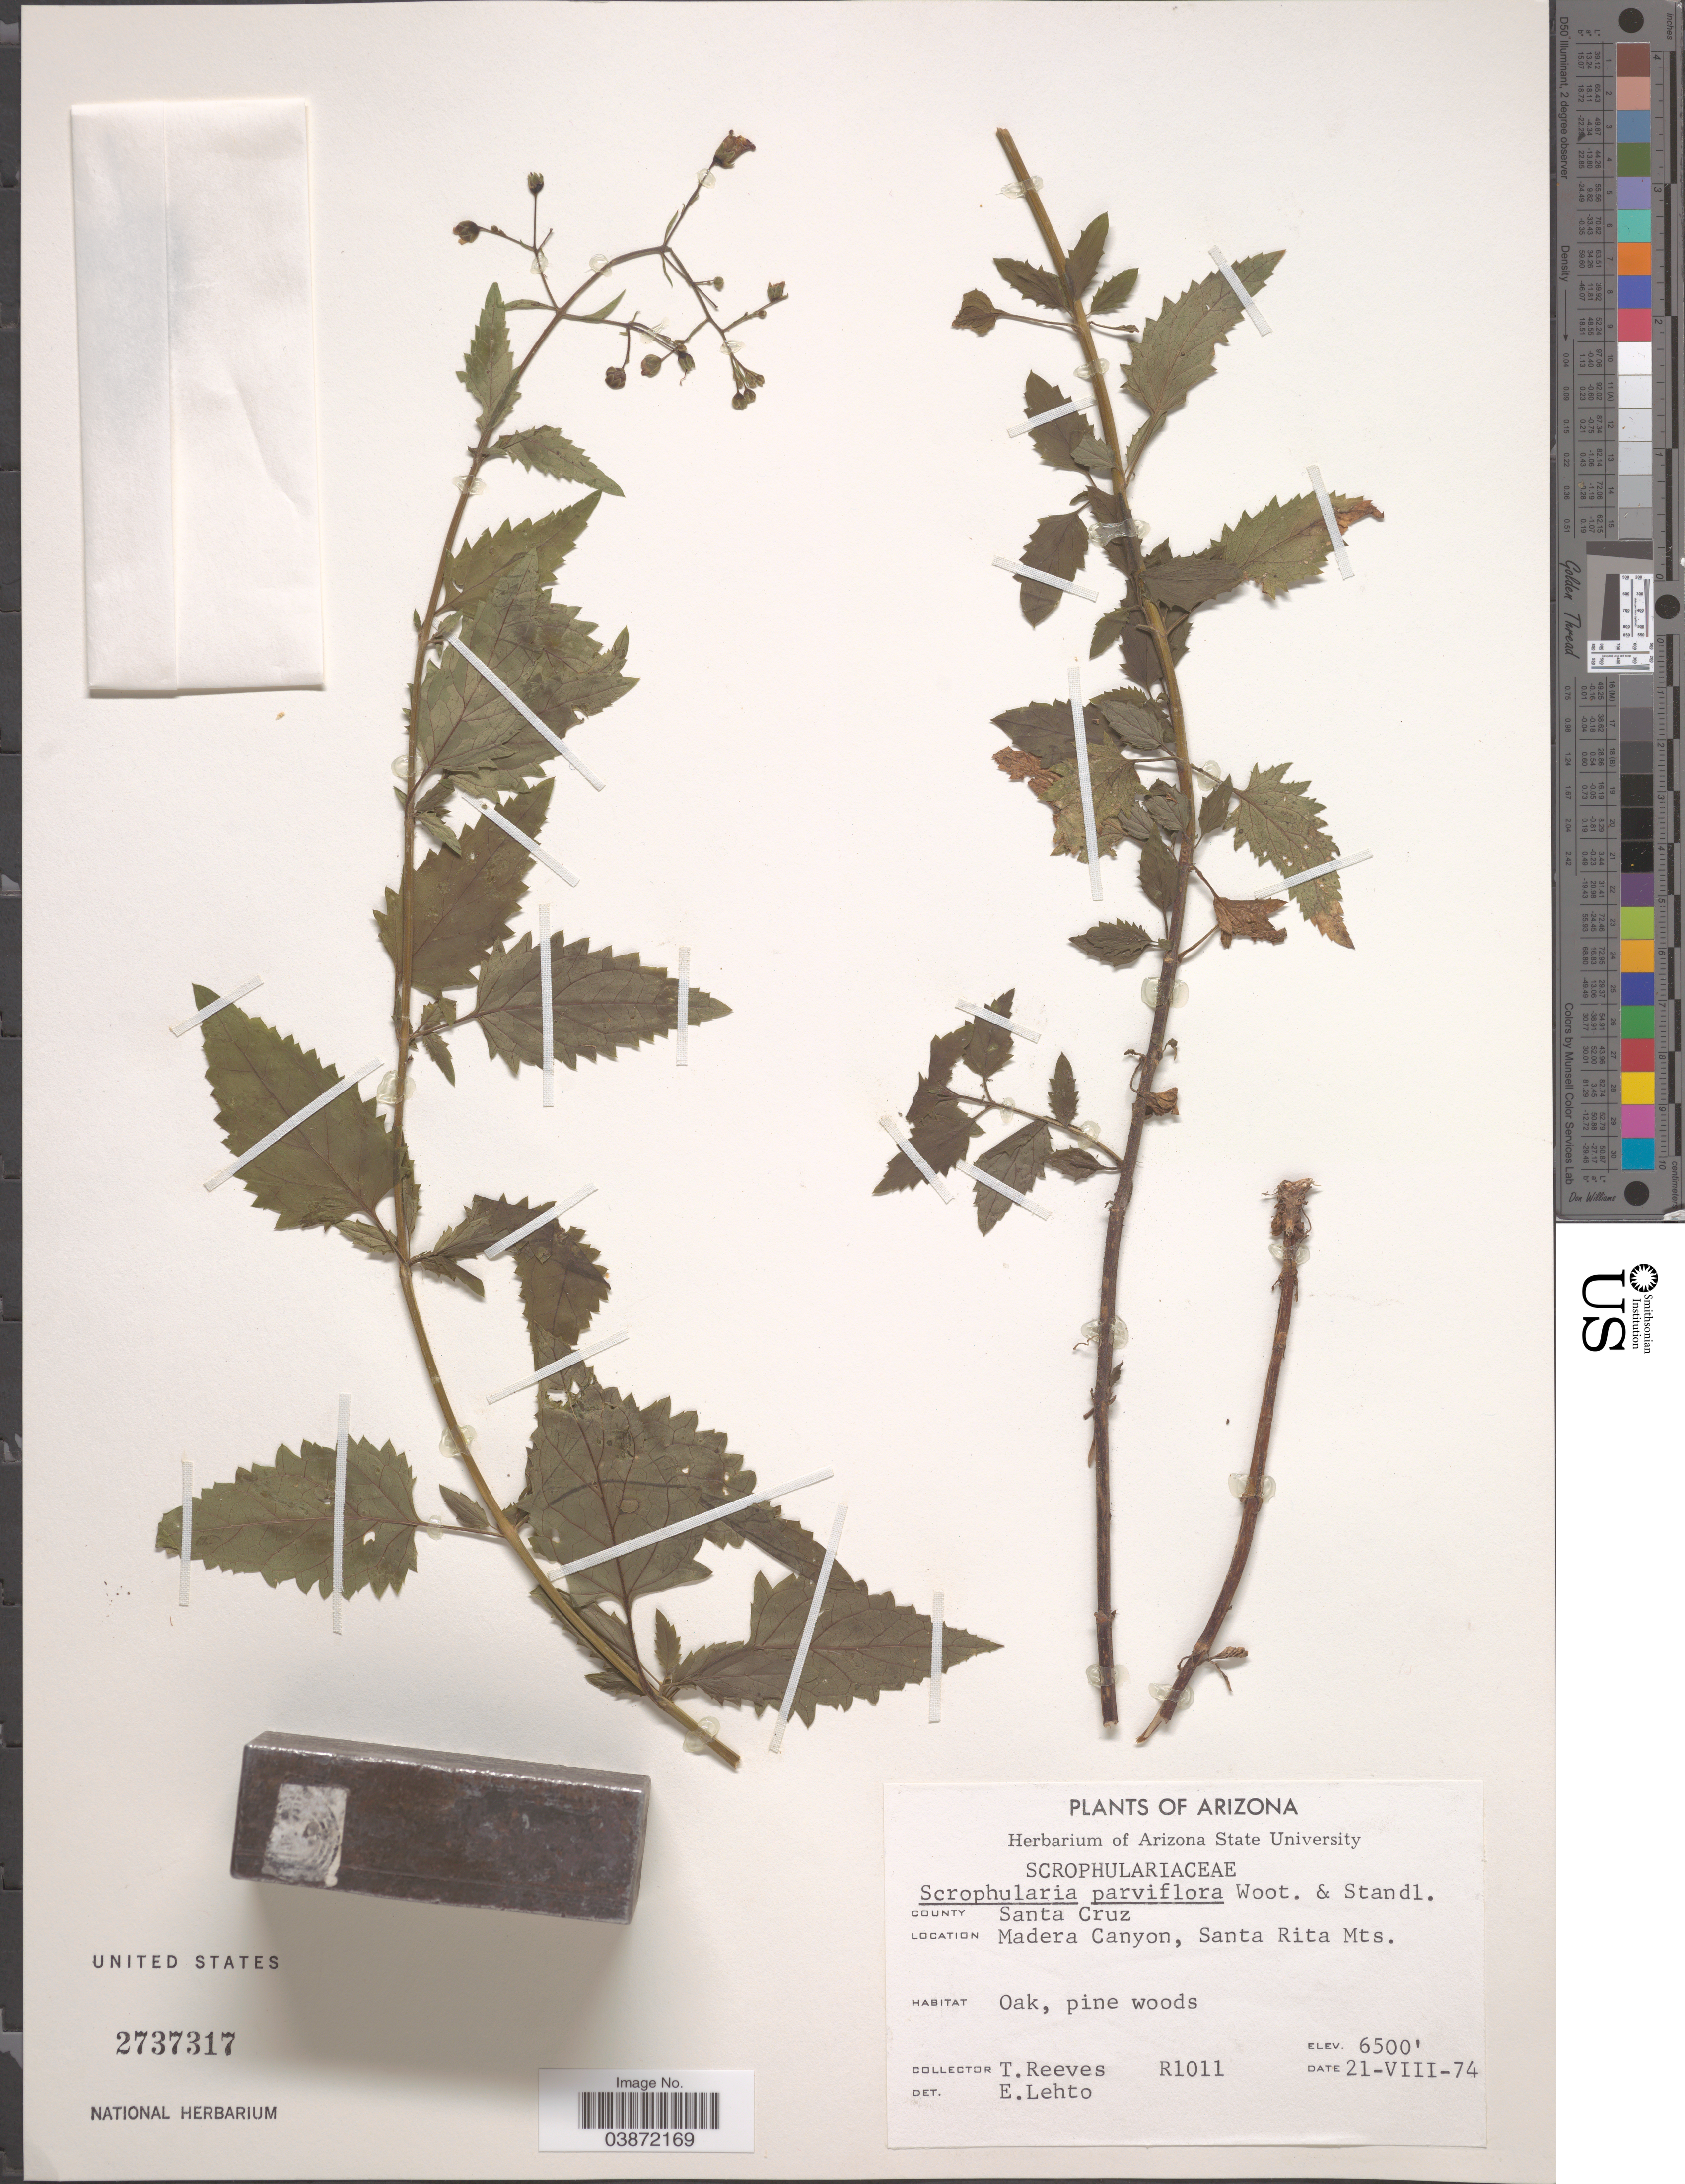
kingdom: Plantae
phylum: Tracheophyta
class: Magnoliopsida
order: Lamiales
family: Scrophulariaceae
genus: Scrophularia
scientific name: Scrophularia parviflora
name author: Wooton & Standl.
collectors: T. Reeves & E. Lehto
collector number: R1011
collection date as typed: Transcribed d/m/y: 21/8/74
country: United States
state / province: Arizona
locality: County Santa Cruz. Madera Canyon, Santa Rita Mts.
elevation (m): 1981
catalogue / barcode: US 2737317